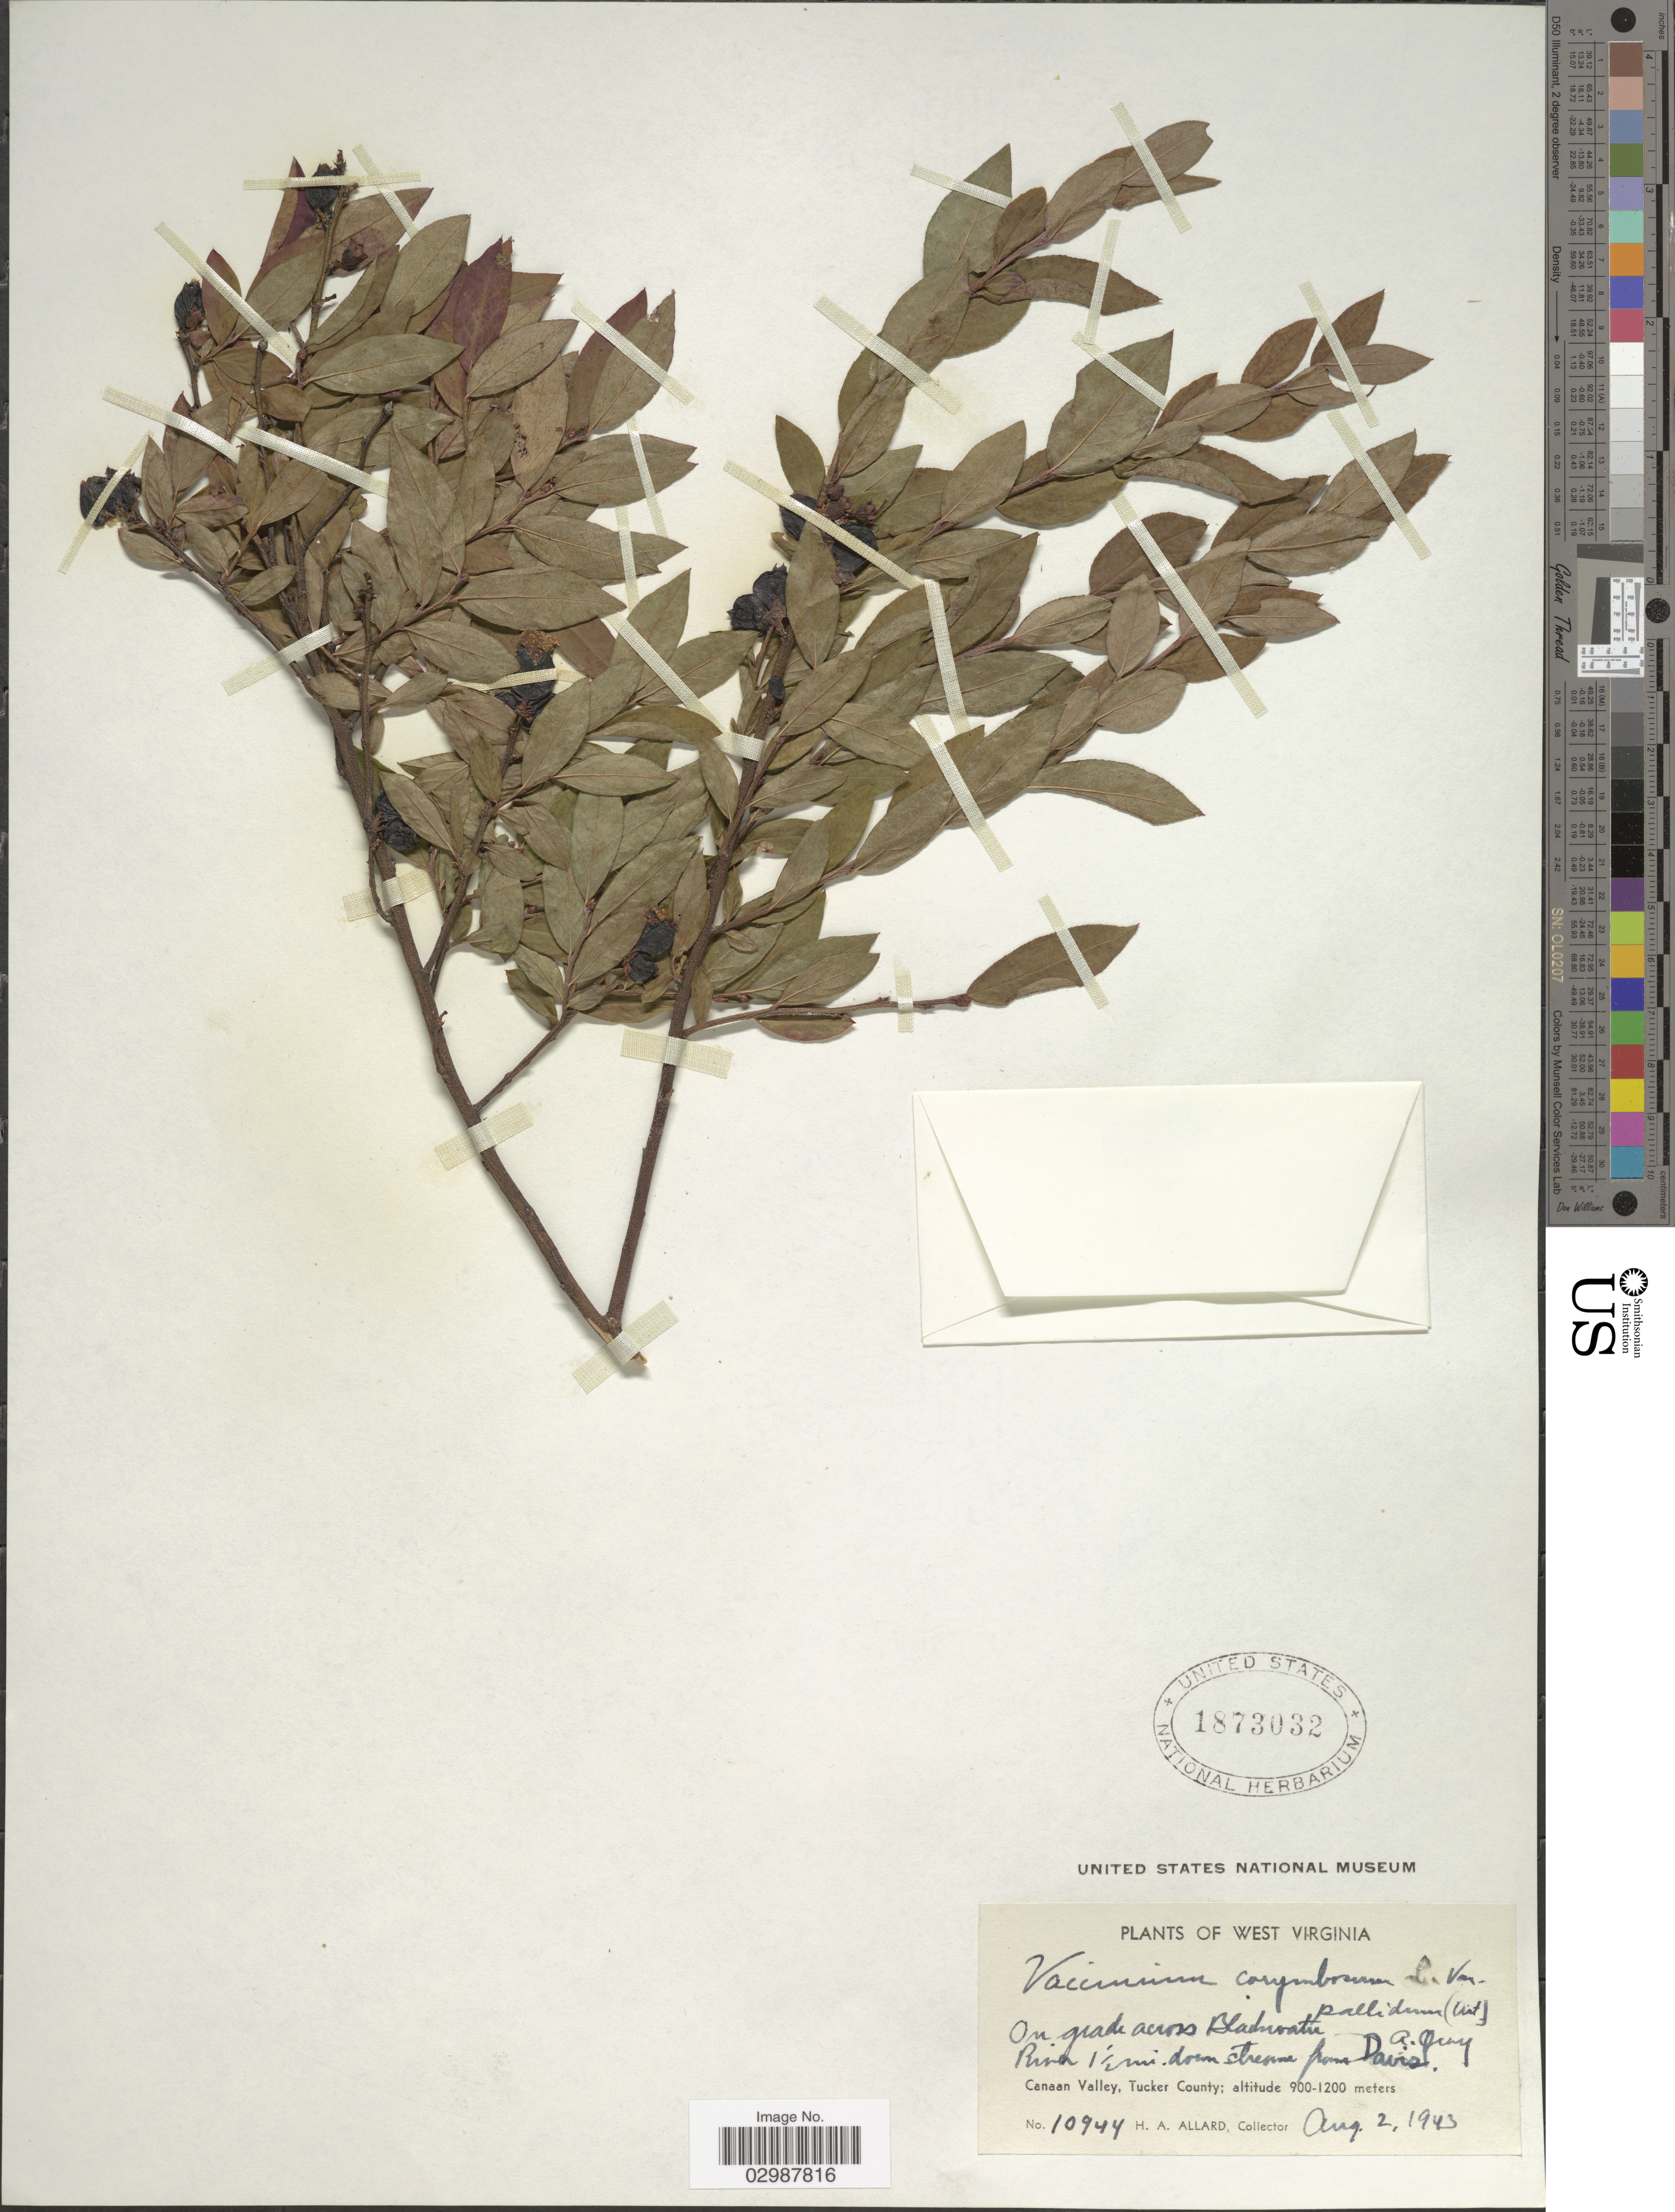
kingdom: Plantae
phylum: Tracheophyta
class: Magnoliopsida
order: Ericales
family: Ericaceae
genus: Vaccinium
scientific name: Vaccinium corymbosum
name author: L.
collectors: H. A. Allard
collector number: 10944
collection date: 1943-08-02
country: United States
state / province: West Virginia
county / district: Tucker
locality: On grade across Blackwater River 1½ mi down stream from Davis. Canaan Valley, Tucker County.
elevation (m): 900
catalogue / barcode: US 1873032